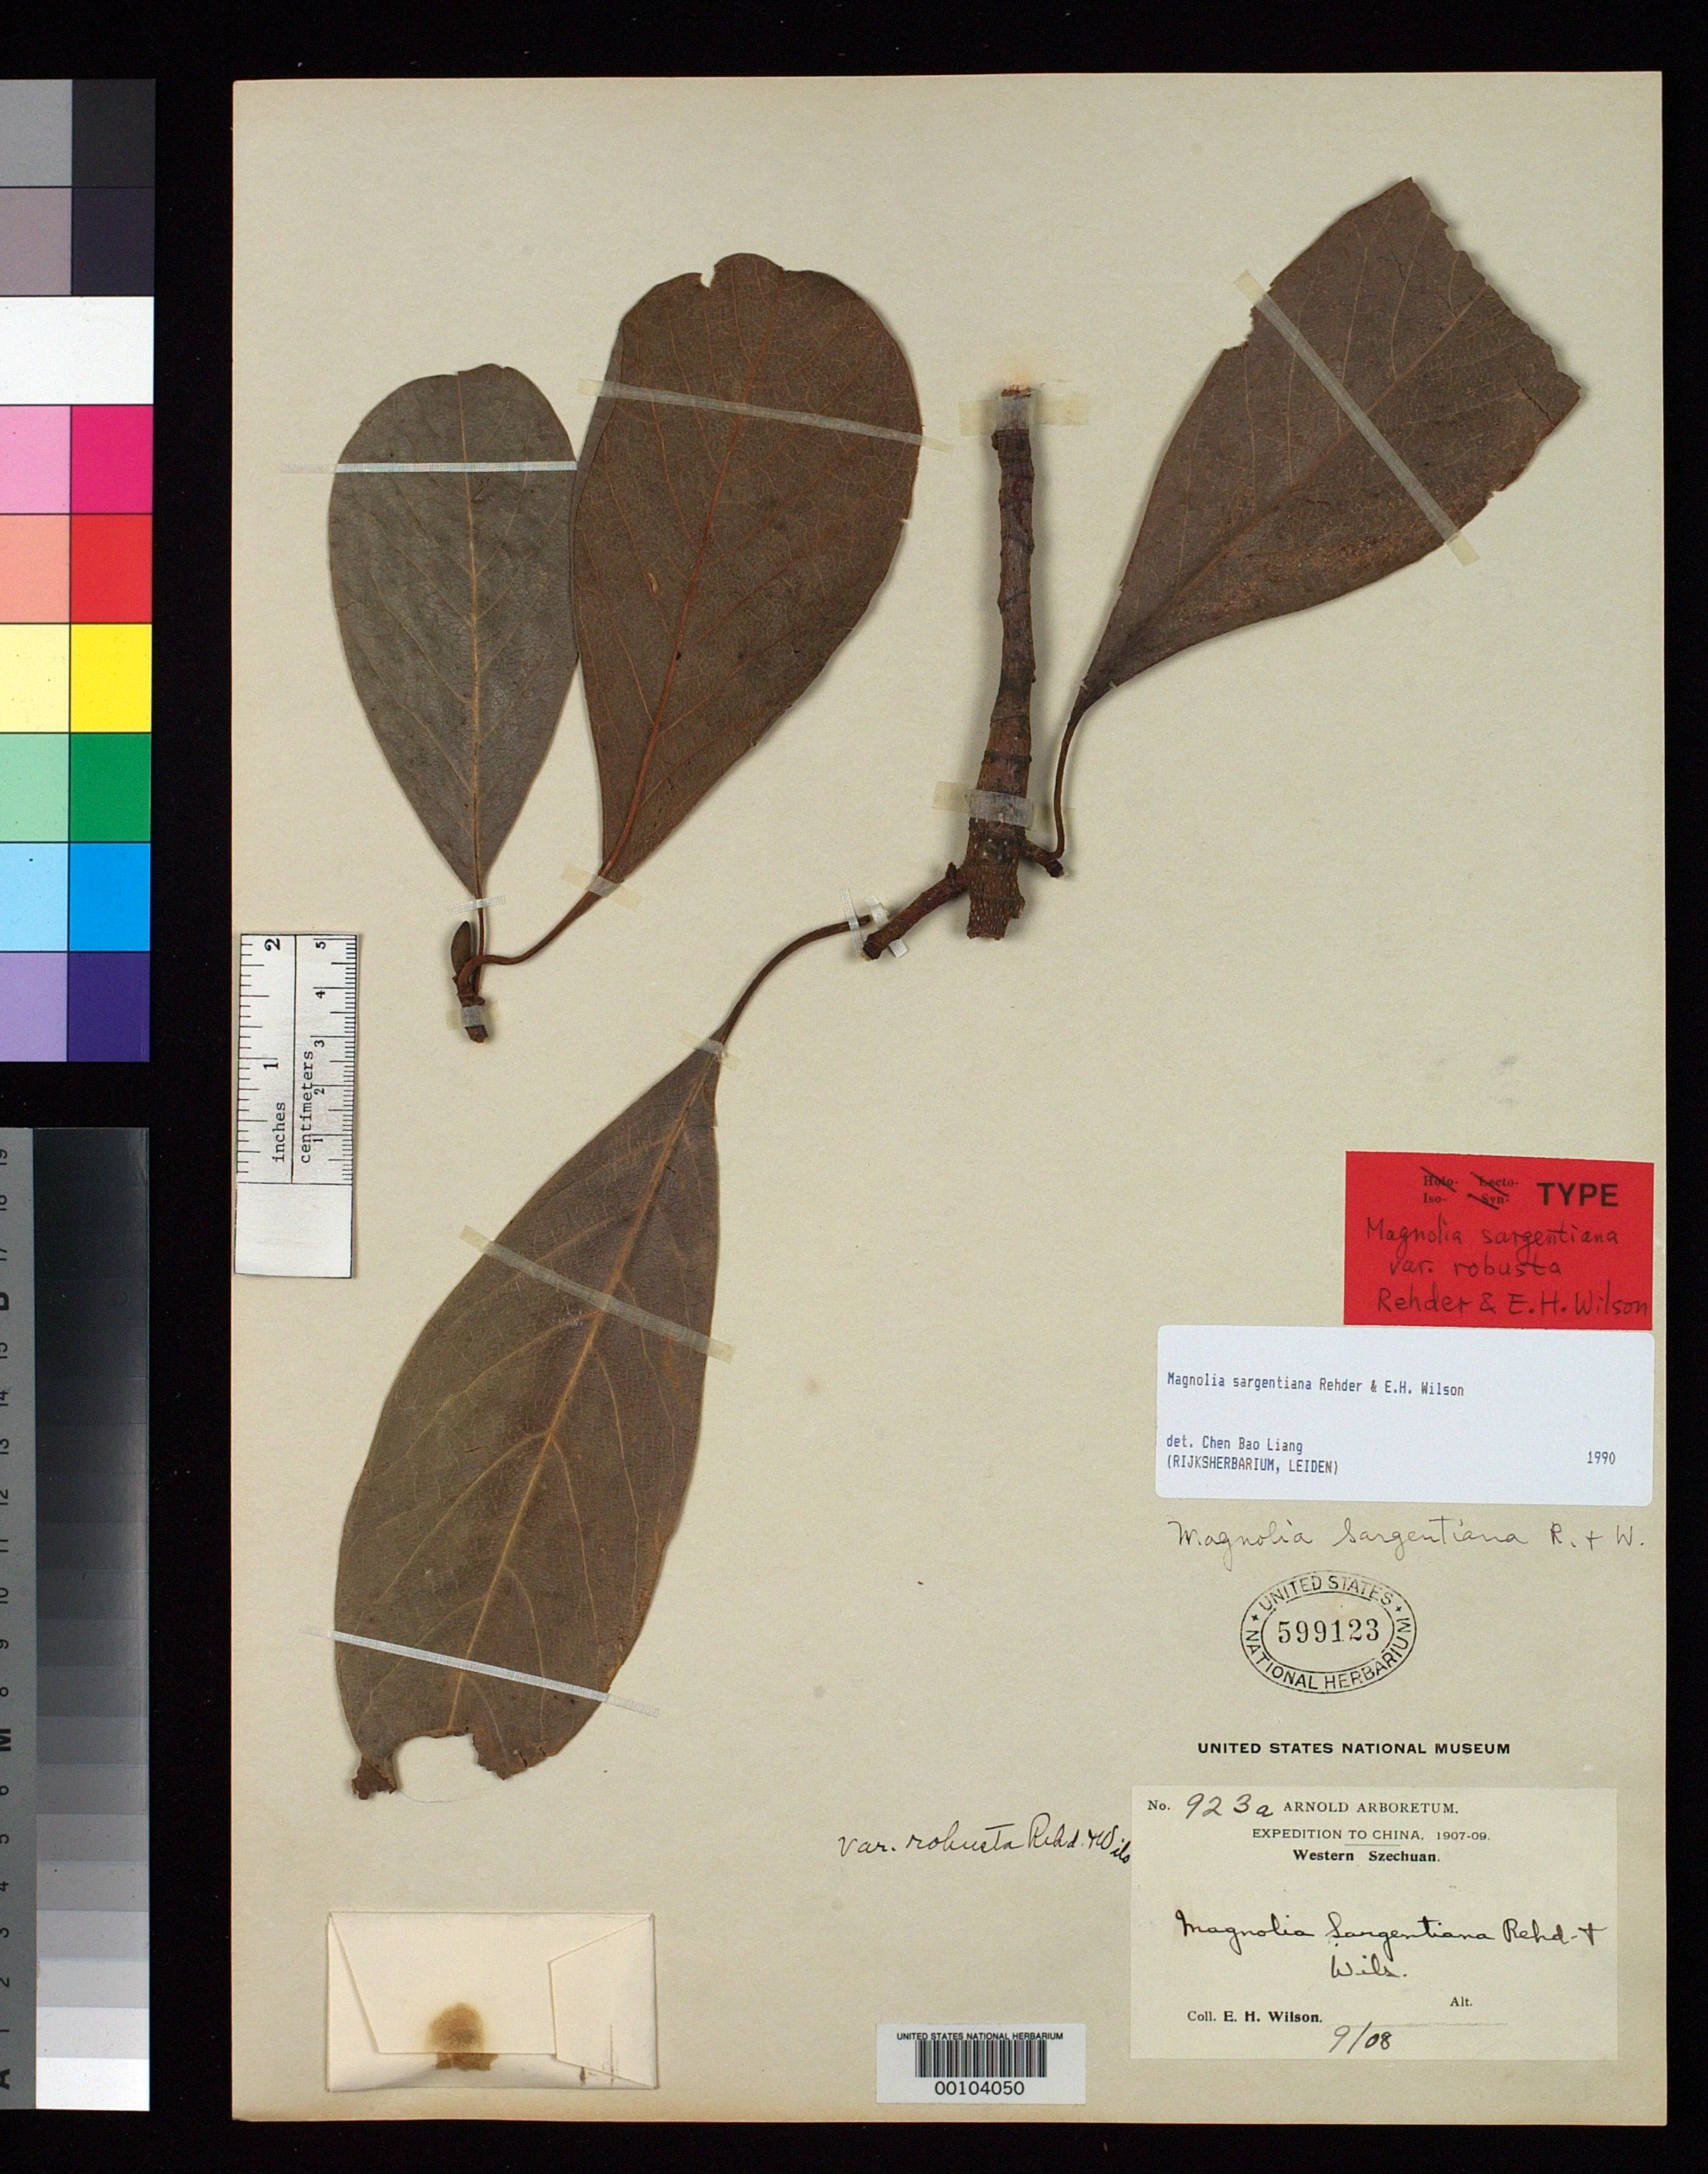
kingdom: Plantae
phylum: Tracheophyta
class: Magnoliopsida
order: Magnoliales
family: Magnoliaceae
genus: Magnolia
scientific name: Magnolia sargentiana var. robusta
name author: Rehder & E.H. Wilson in Sarg.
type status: Isotype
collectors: E. H. Wilson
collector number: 923 a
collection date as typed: Sep 1908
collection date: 1908-09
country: China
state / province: Sichuan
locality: Wa-shan.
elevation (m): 2300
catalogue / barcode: US 599123